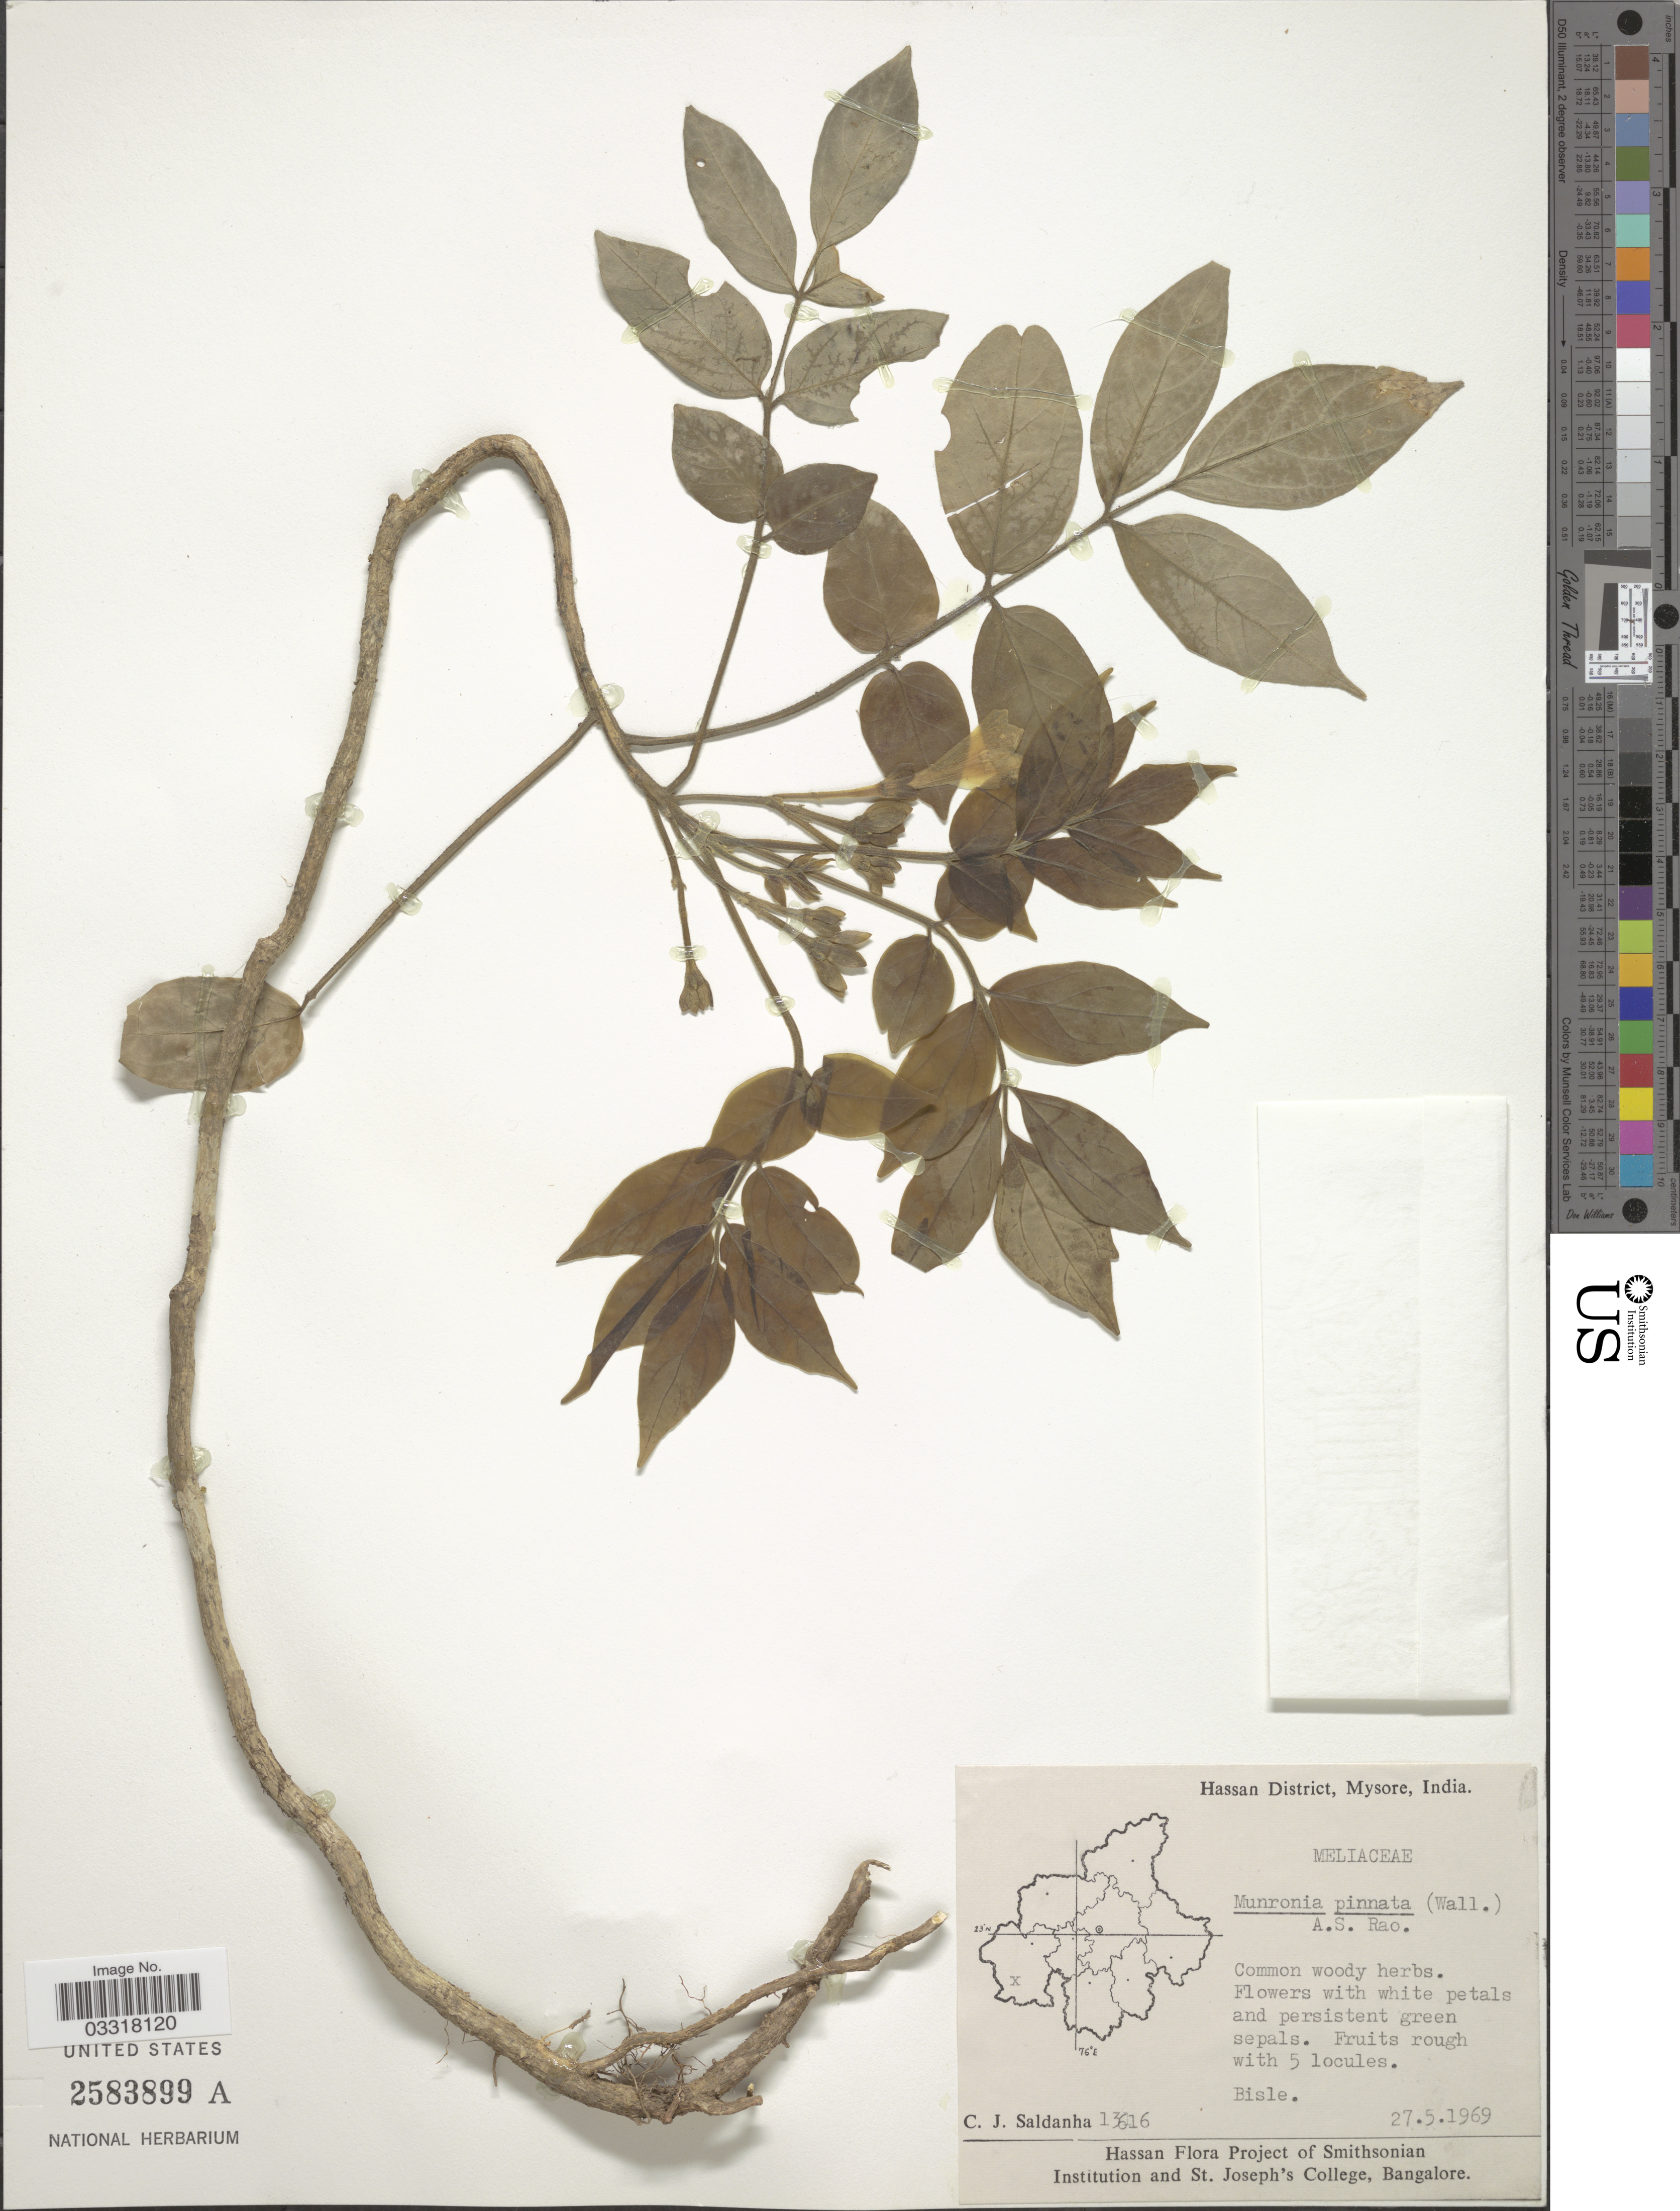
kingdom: Plantae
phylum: Tracheophyta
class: Magnoliopsida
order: Sapindales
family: Meliaceae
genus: Munronia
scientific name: Munronia pinnata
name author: (Wall.) Theobald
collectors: C. Saldanha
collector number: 13616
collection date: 1969-05-27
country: India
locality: Hassan District, Mysore. Bisle.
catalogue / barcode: US 2583899A